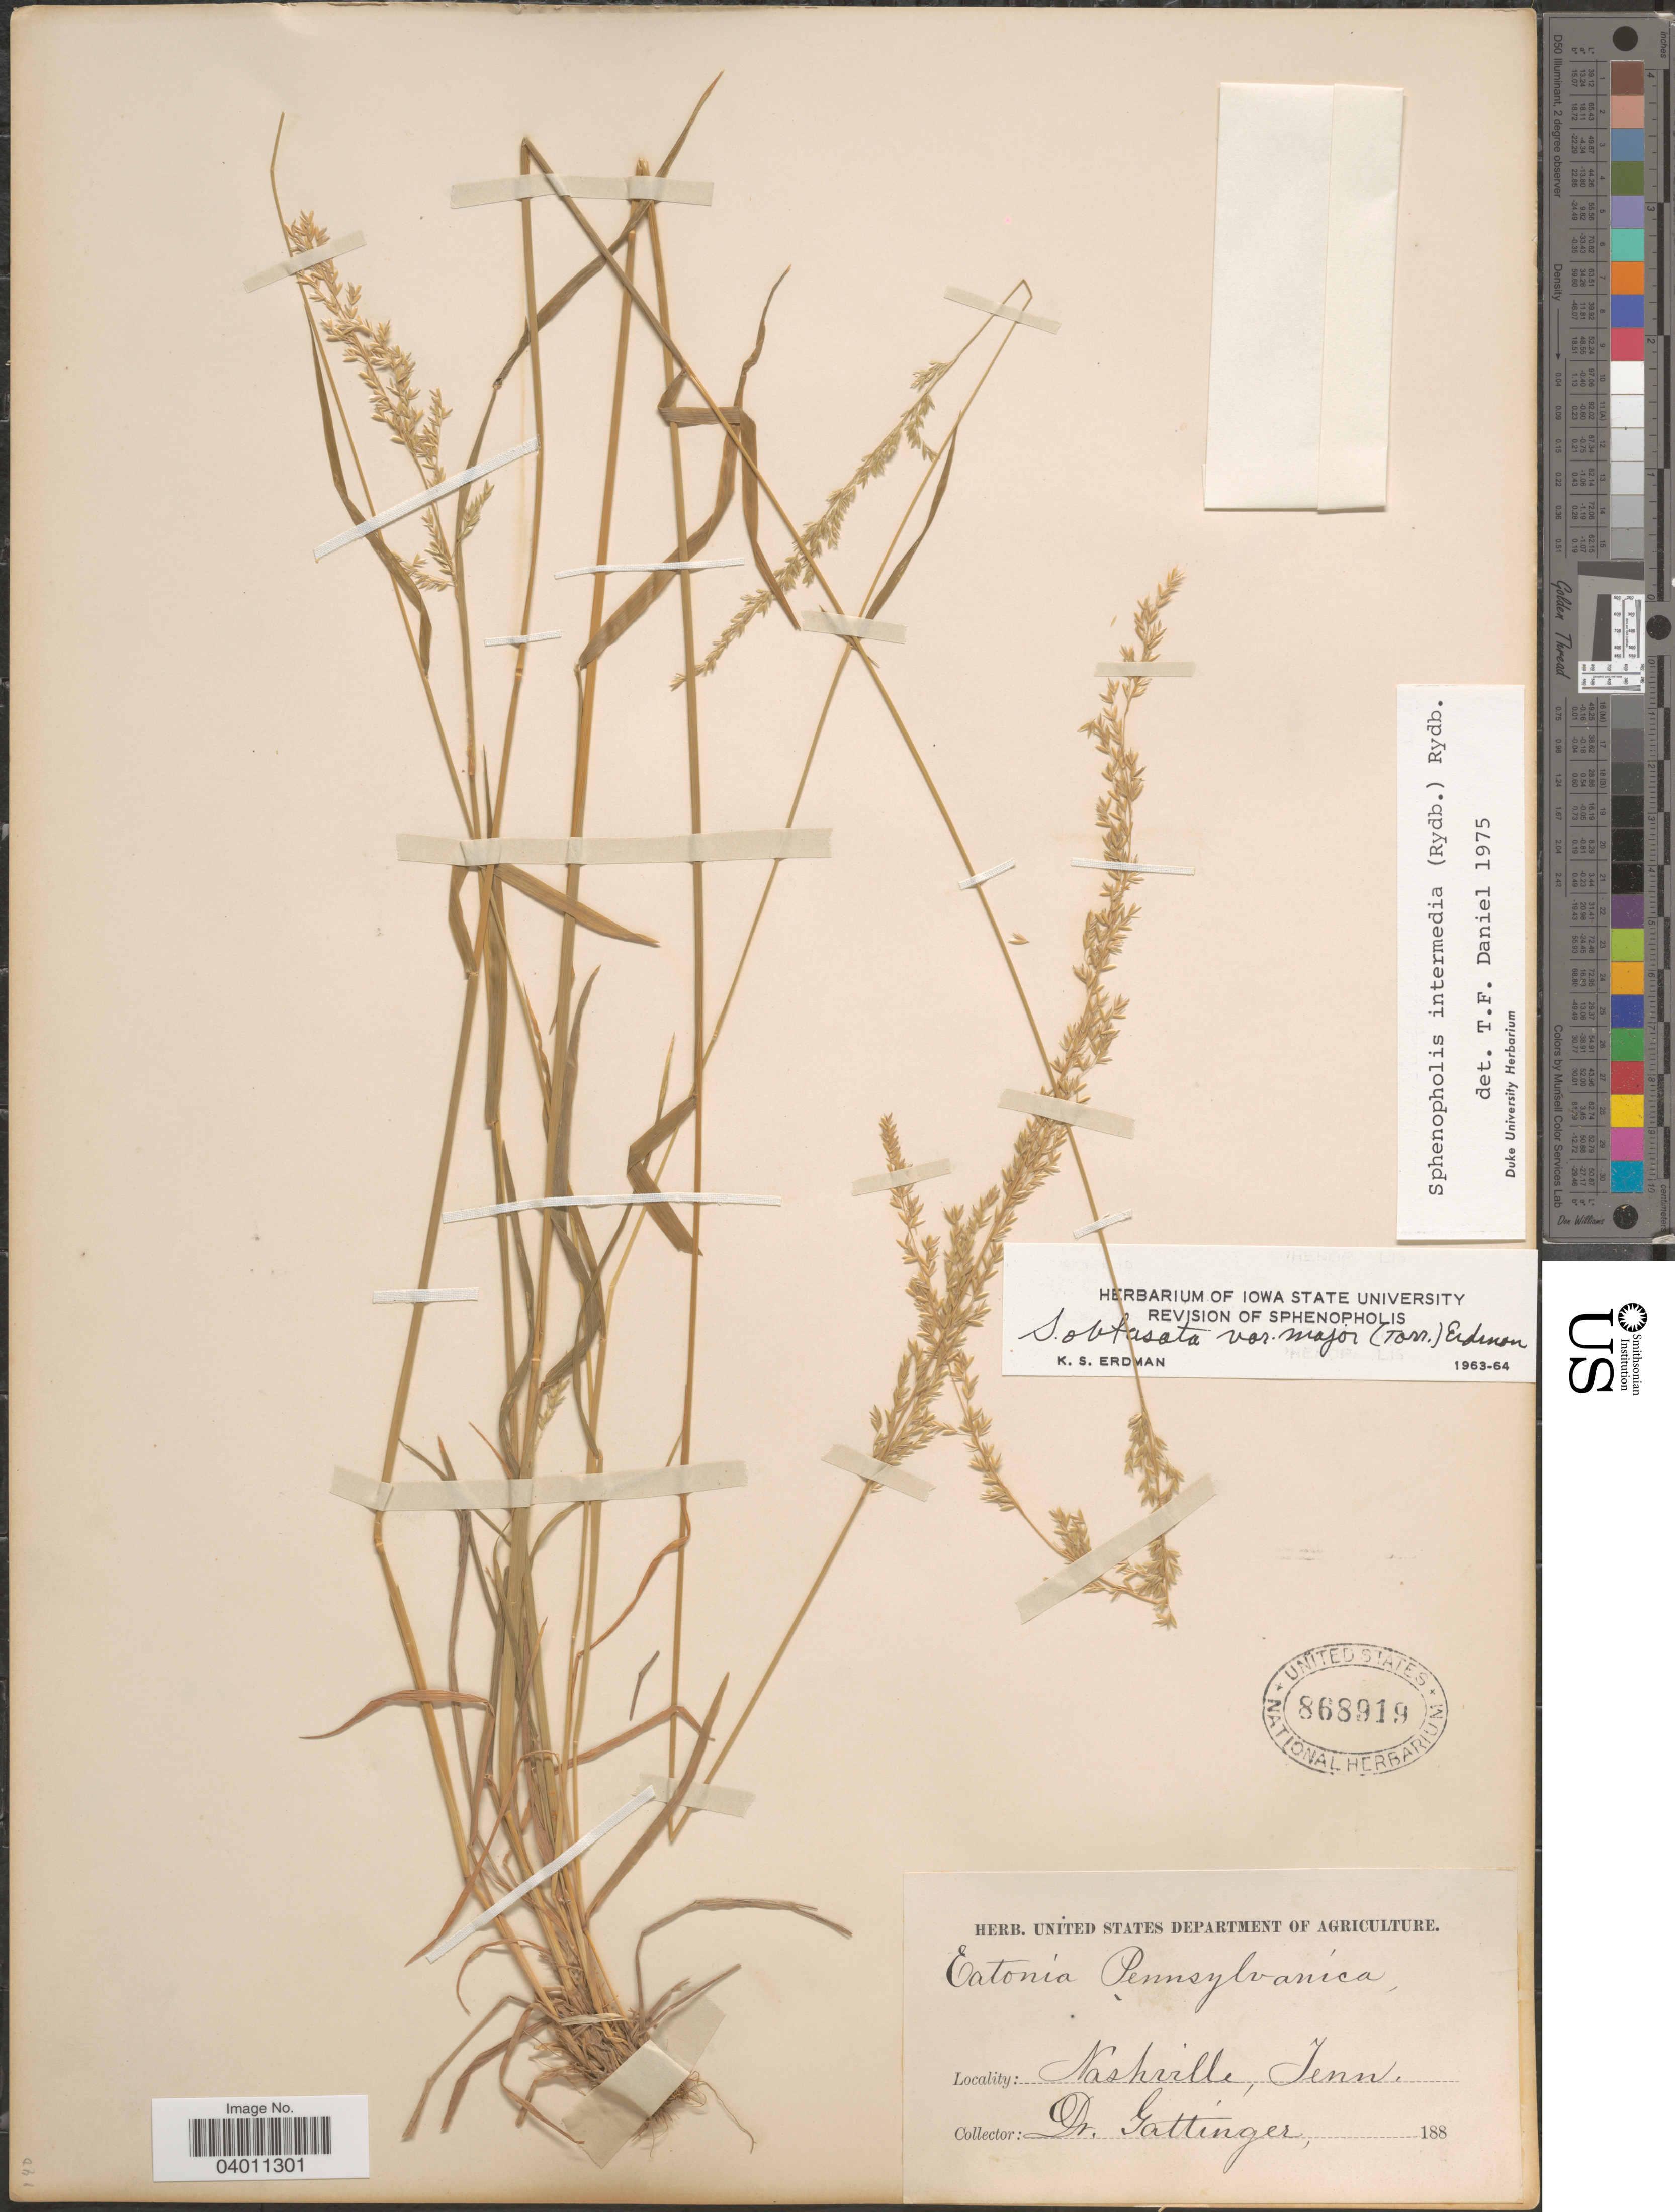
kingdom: Plantae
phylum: Tracheophyta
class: Liliopsida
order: Poales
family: Poaceae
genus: Sphenopholis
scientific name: Sphenopholis intermedia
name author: (Rydb.) Rydb.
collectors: Gattinger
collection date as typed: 188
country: United States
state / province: Tennessee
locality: Nashville.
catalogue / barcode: US 868919